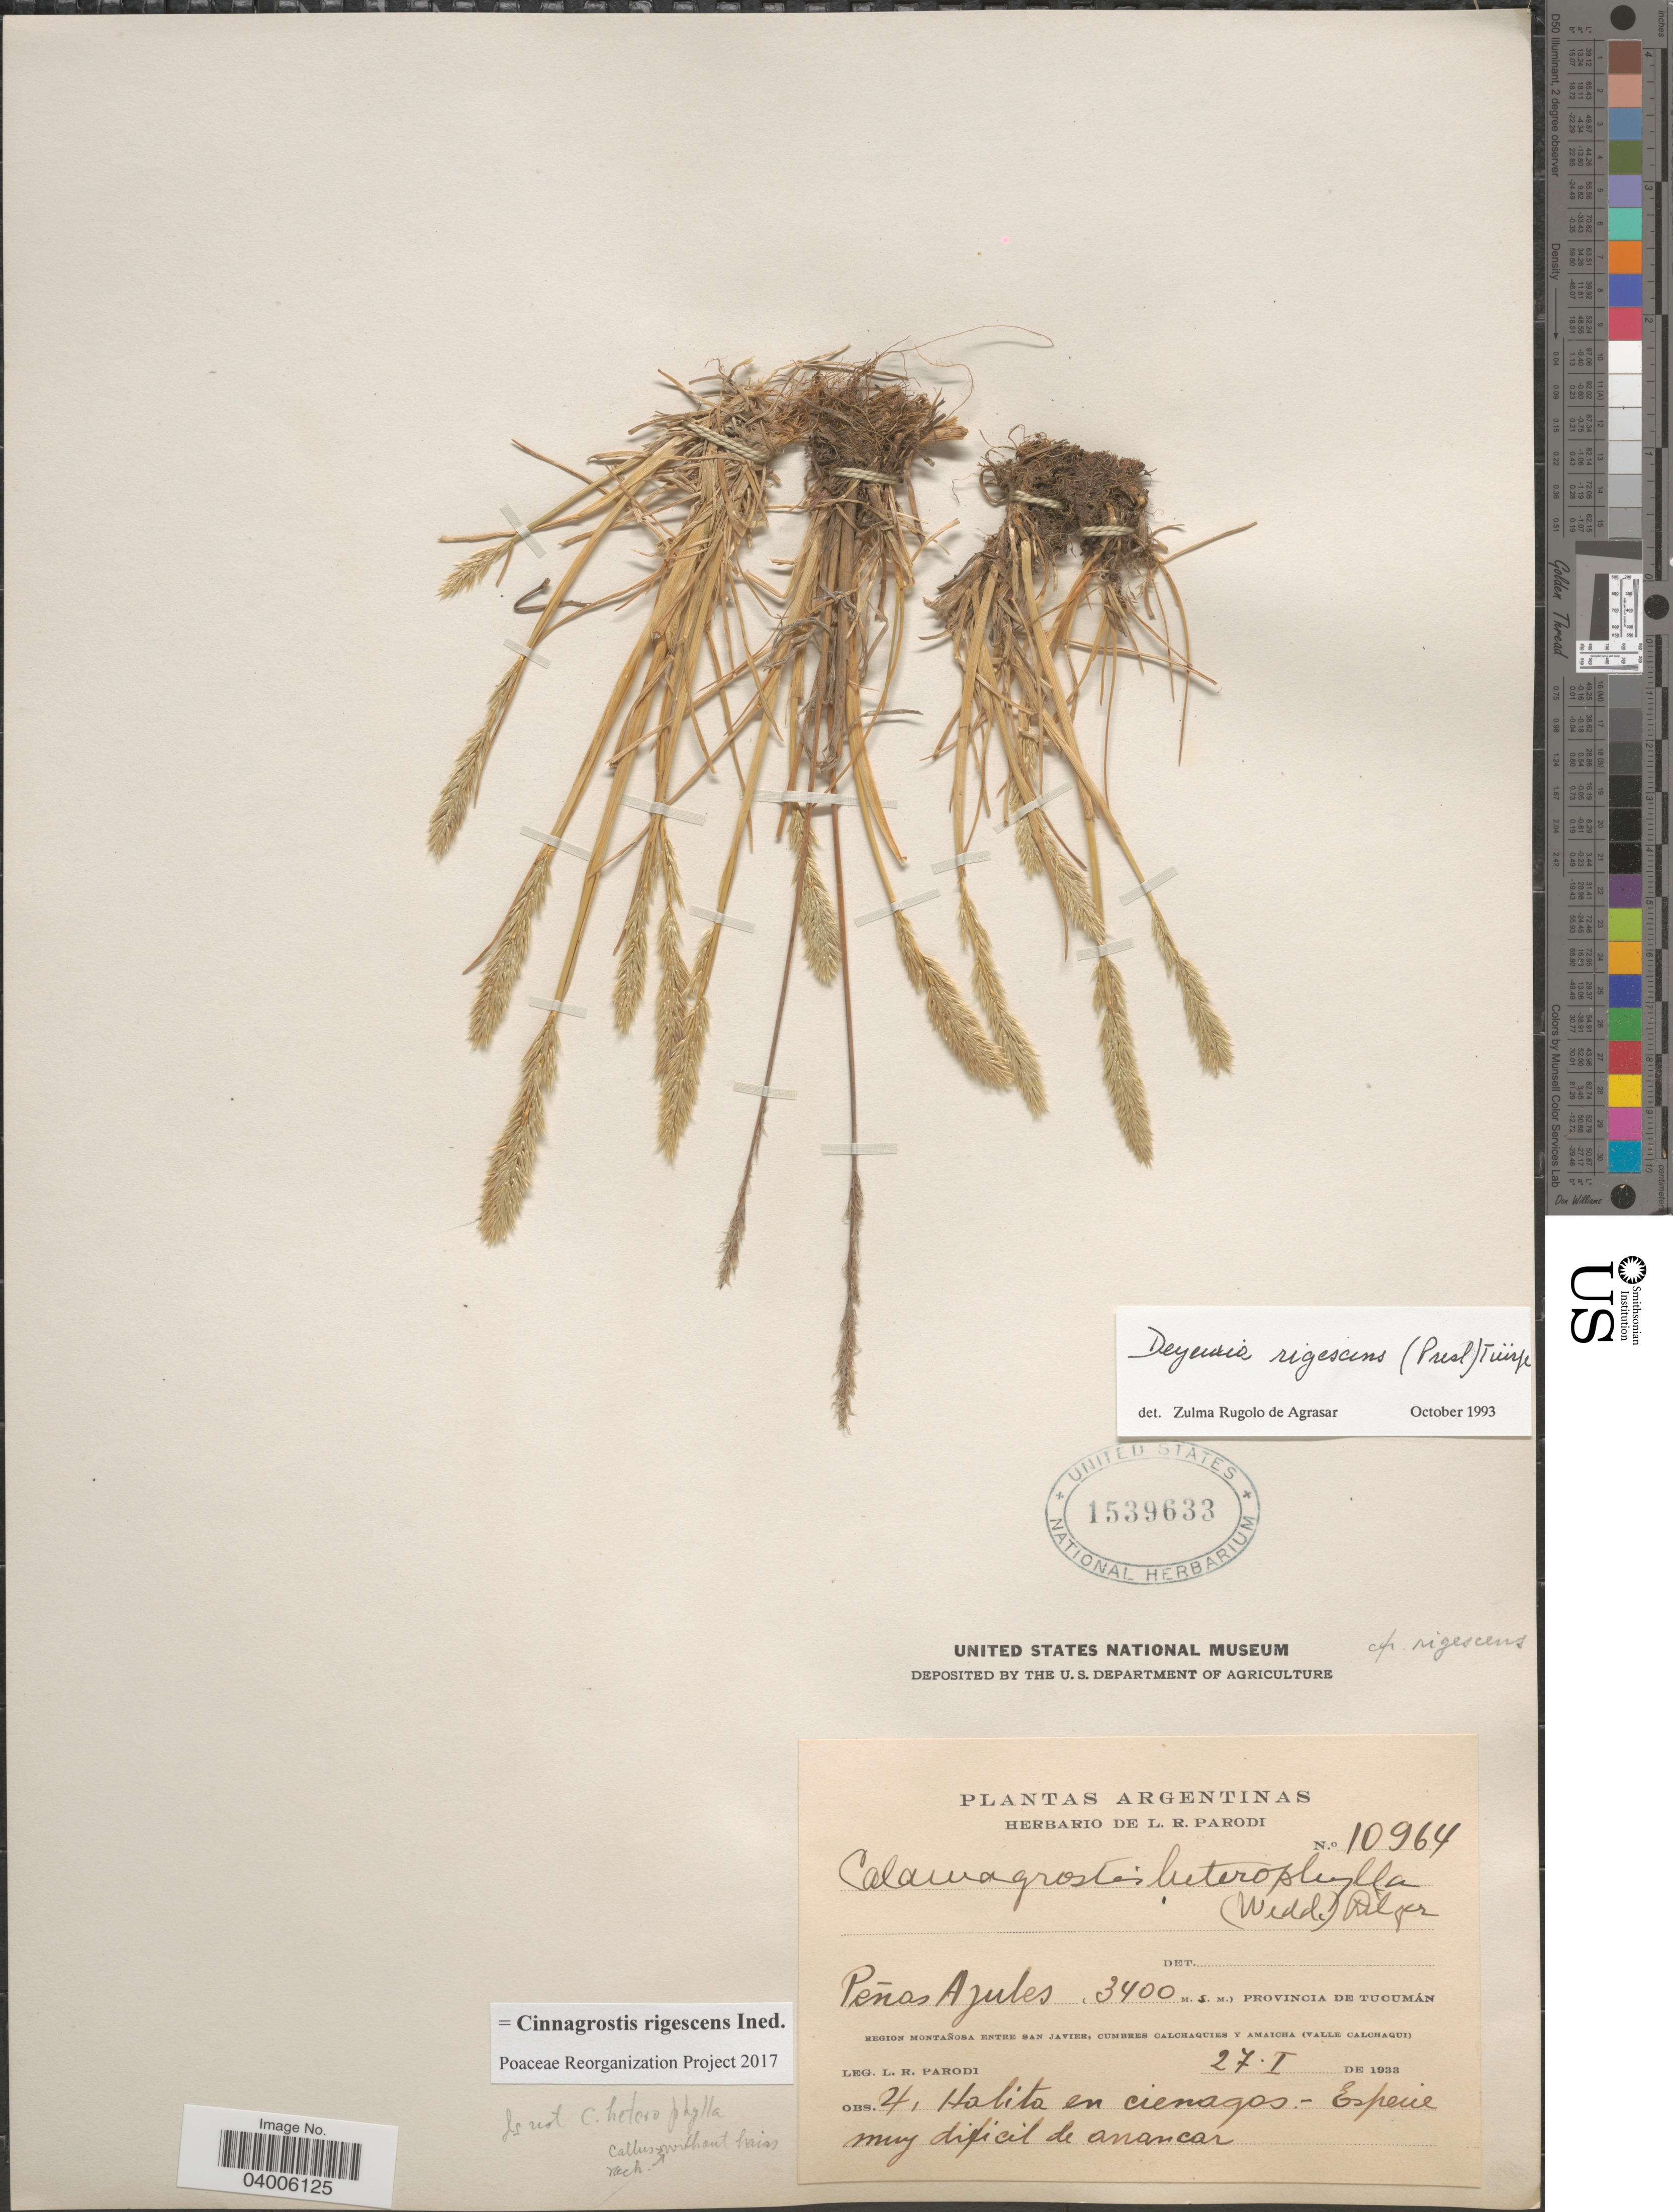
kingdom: Plantae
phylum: Tracheophyta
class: Liliopsida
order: Poales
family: Poaceae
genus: Cinnagrostis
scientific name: Cinnagrostis rigescens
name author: (J. Presl) P.M. Peterson et al.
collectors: L. R. Parodi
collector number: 10964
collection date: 1933-01-27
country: Argentina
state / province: Tucuman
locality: Peñas Azules. Region montañosa entre San Javier, Cumbres Calchaquies y Amaicha (Valle Calchaqui).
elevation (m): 3400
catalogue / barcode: US 1539633